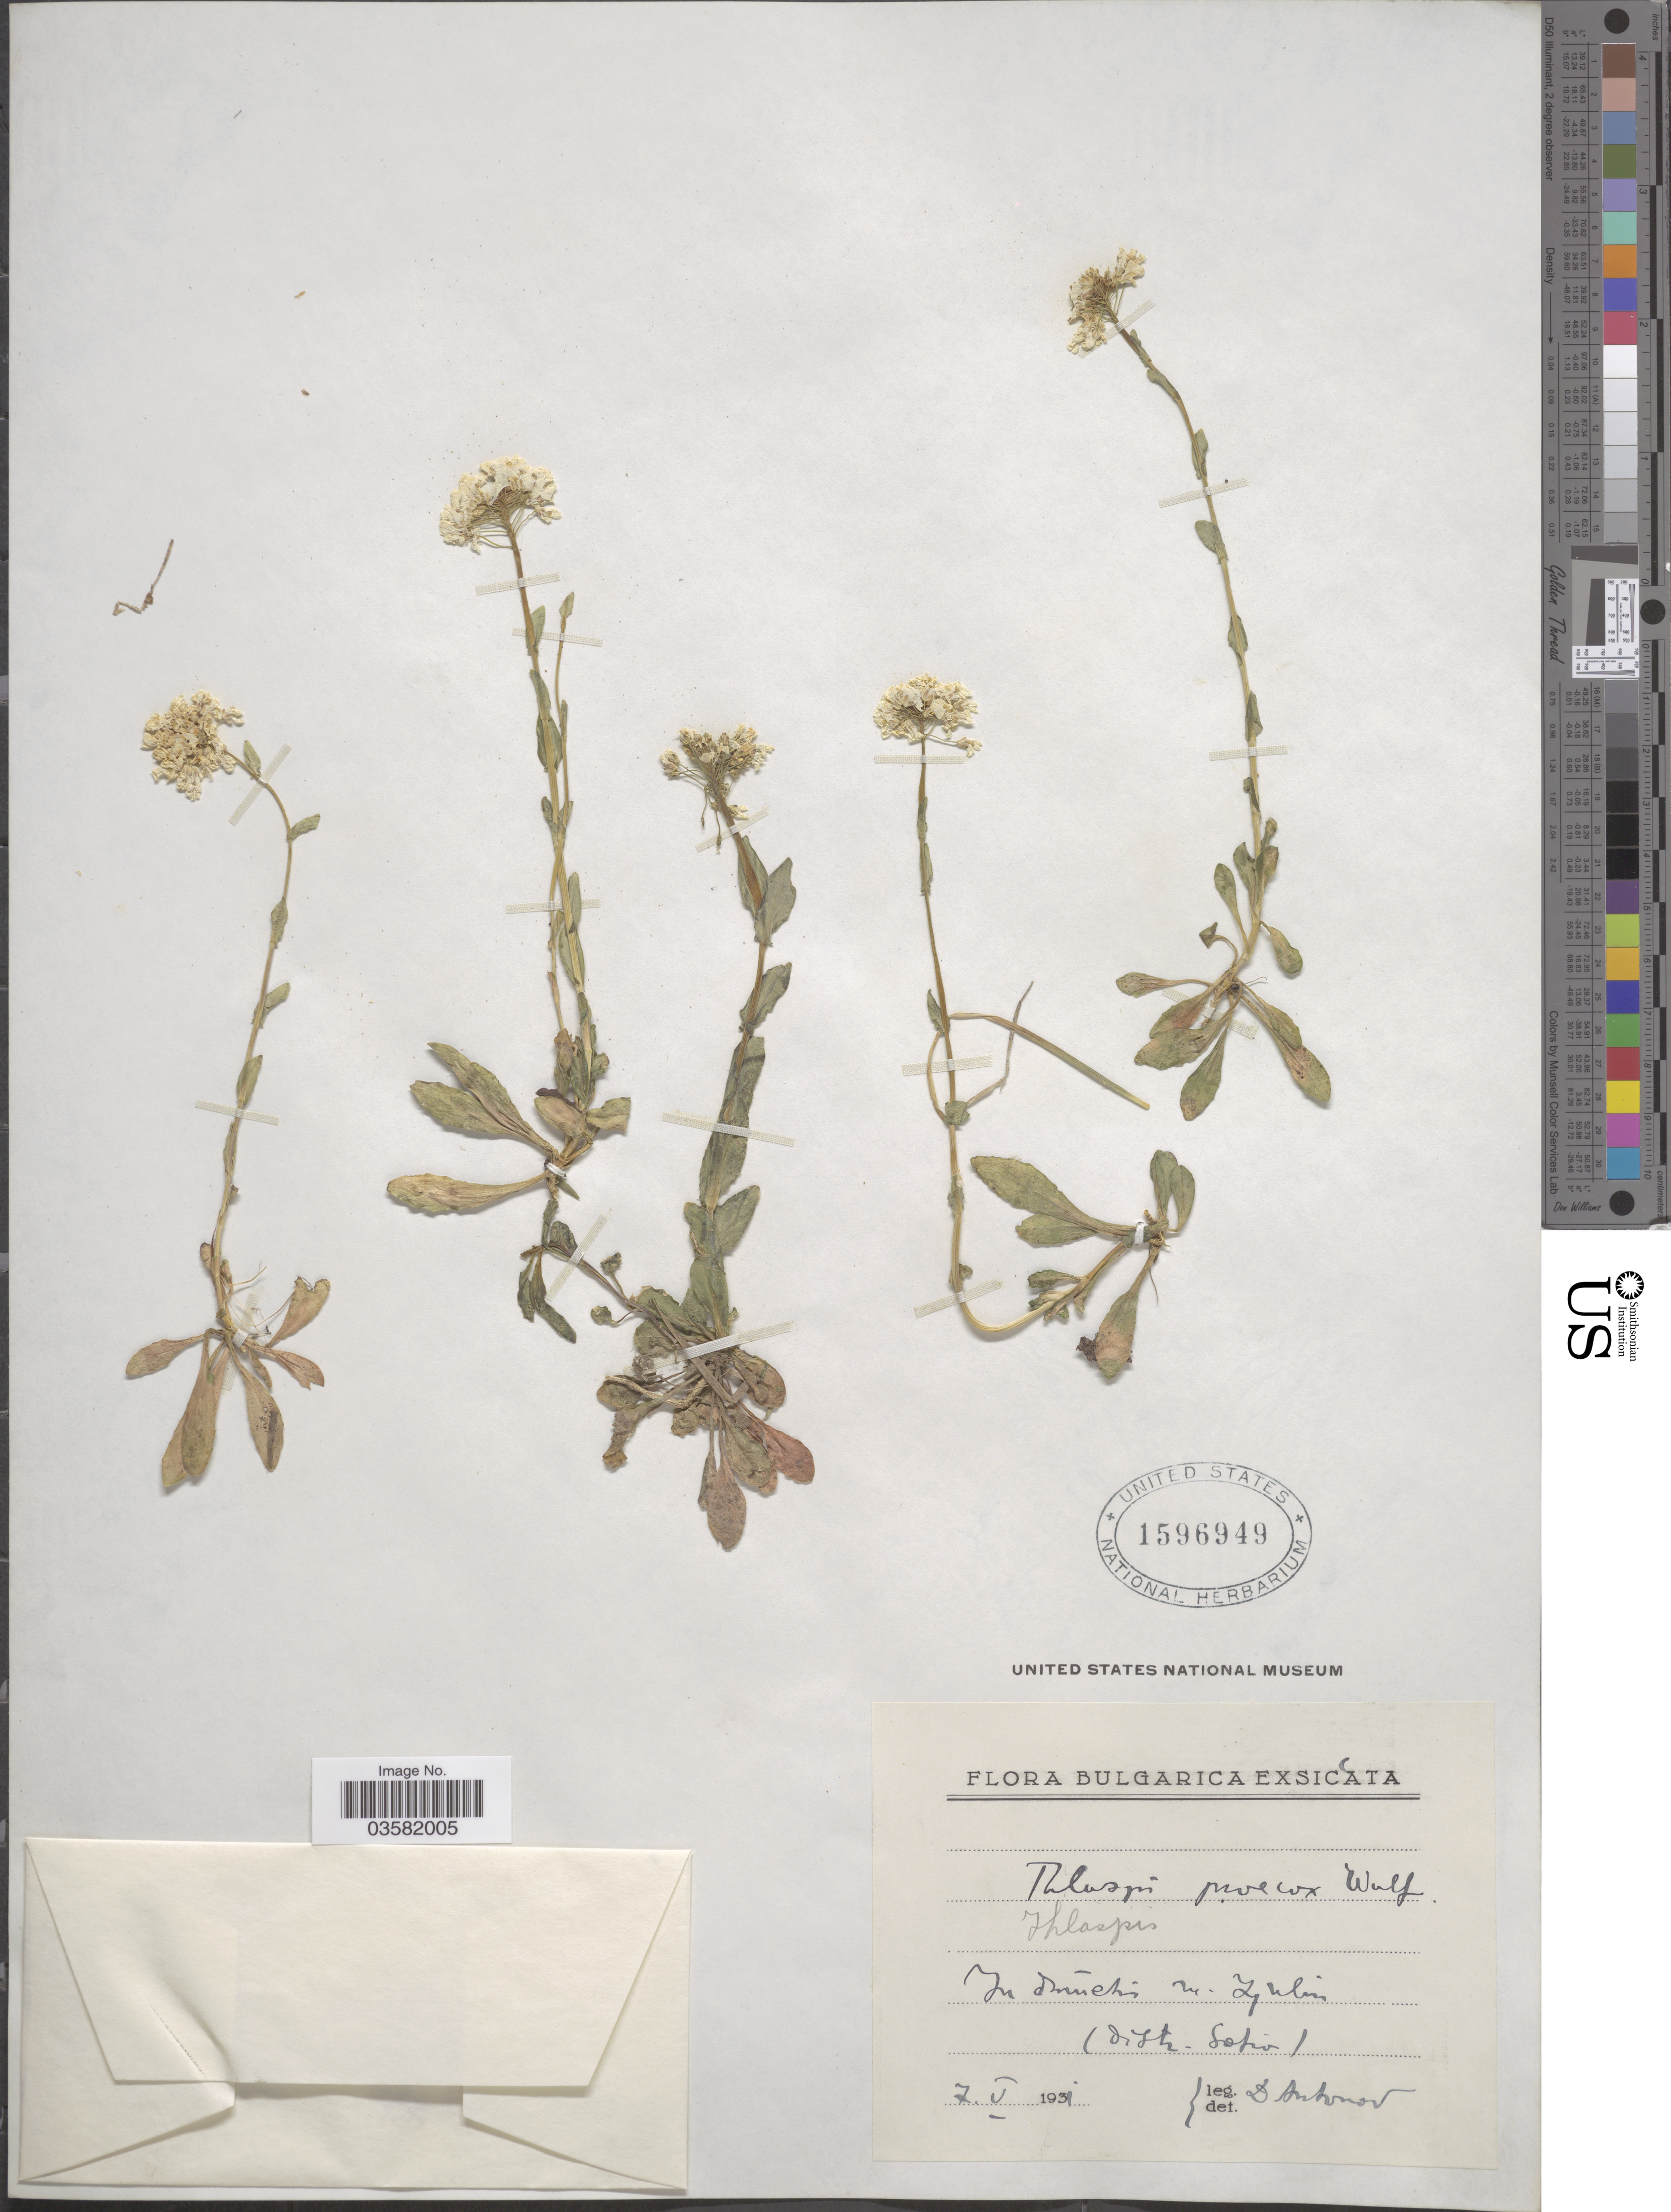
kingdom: Plantae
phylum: Tracheophyta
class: Magnoliopsida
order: Brassicales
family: Brassicaceae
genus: Thlaspi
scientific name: Thlaspi praecox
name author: Wulfen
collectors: D. Antonov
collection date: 1931-05-07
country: Bulgaria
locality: In dúmetis m. Zynbin [interpreted] (Distr. Sofia).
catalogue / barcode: US 1596949